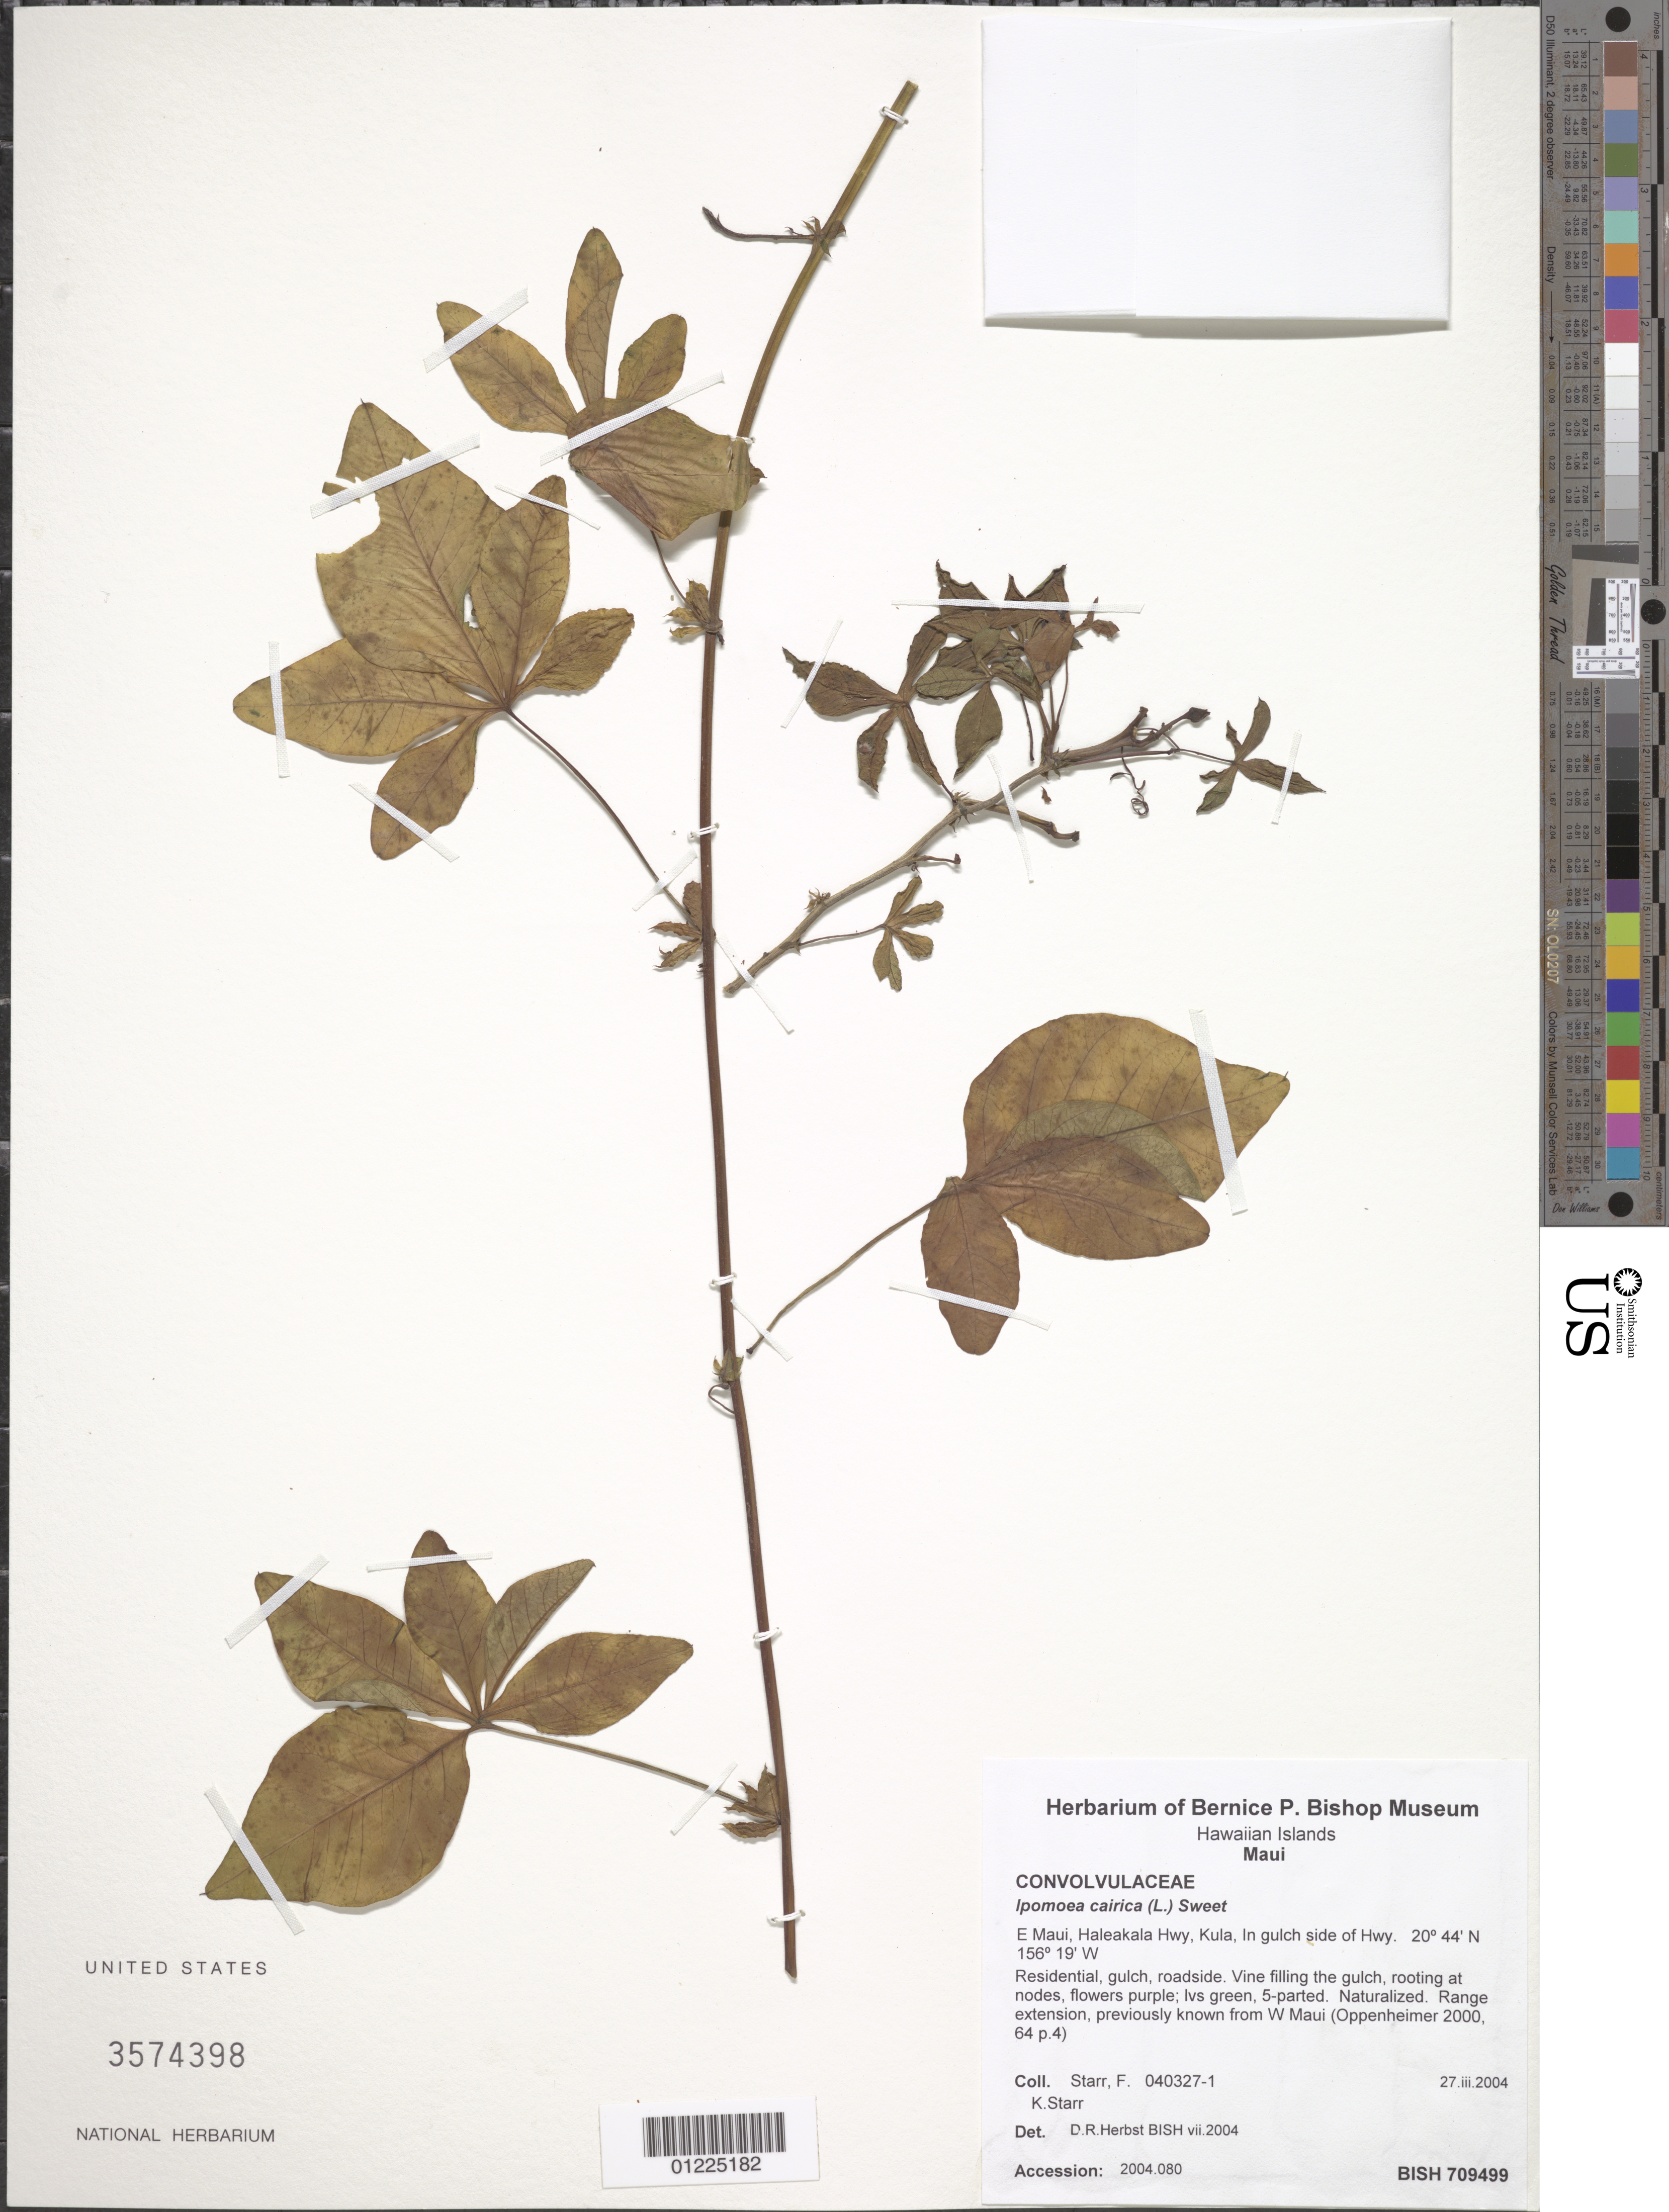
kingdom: Plantae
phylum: Tracheophyta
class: Magnoliopsida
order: Solanales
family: Convolvulaceae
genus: Ipomoea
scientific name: Ipomoea cairica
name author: (L.) Sweet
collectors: F. Starr & K. Starr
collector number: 040327-1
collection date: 2004-03-27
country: United States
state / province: Hawaii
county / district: Maui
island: Maui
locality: E maui, Haleakala Hwy, Kula, in gulch side of Hwy.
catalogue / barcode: US 3574398